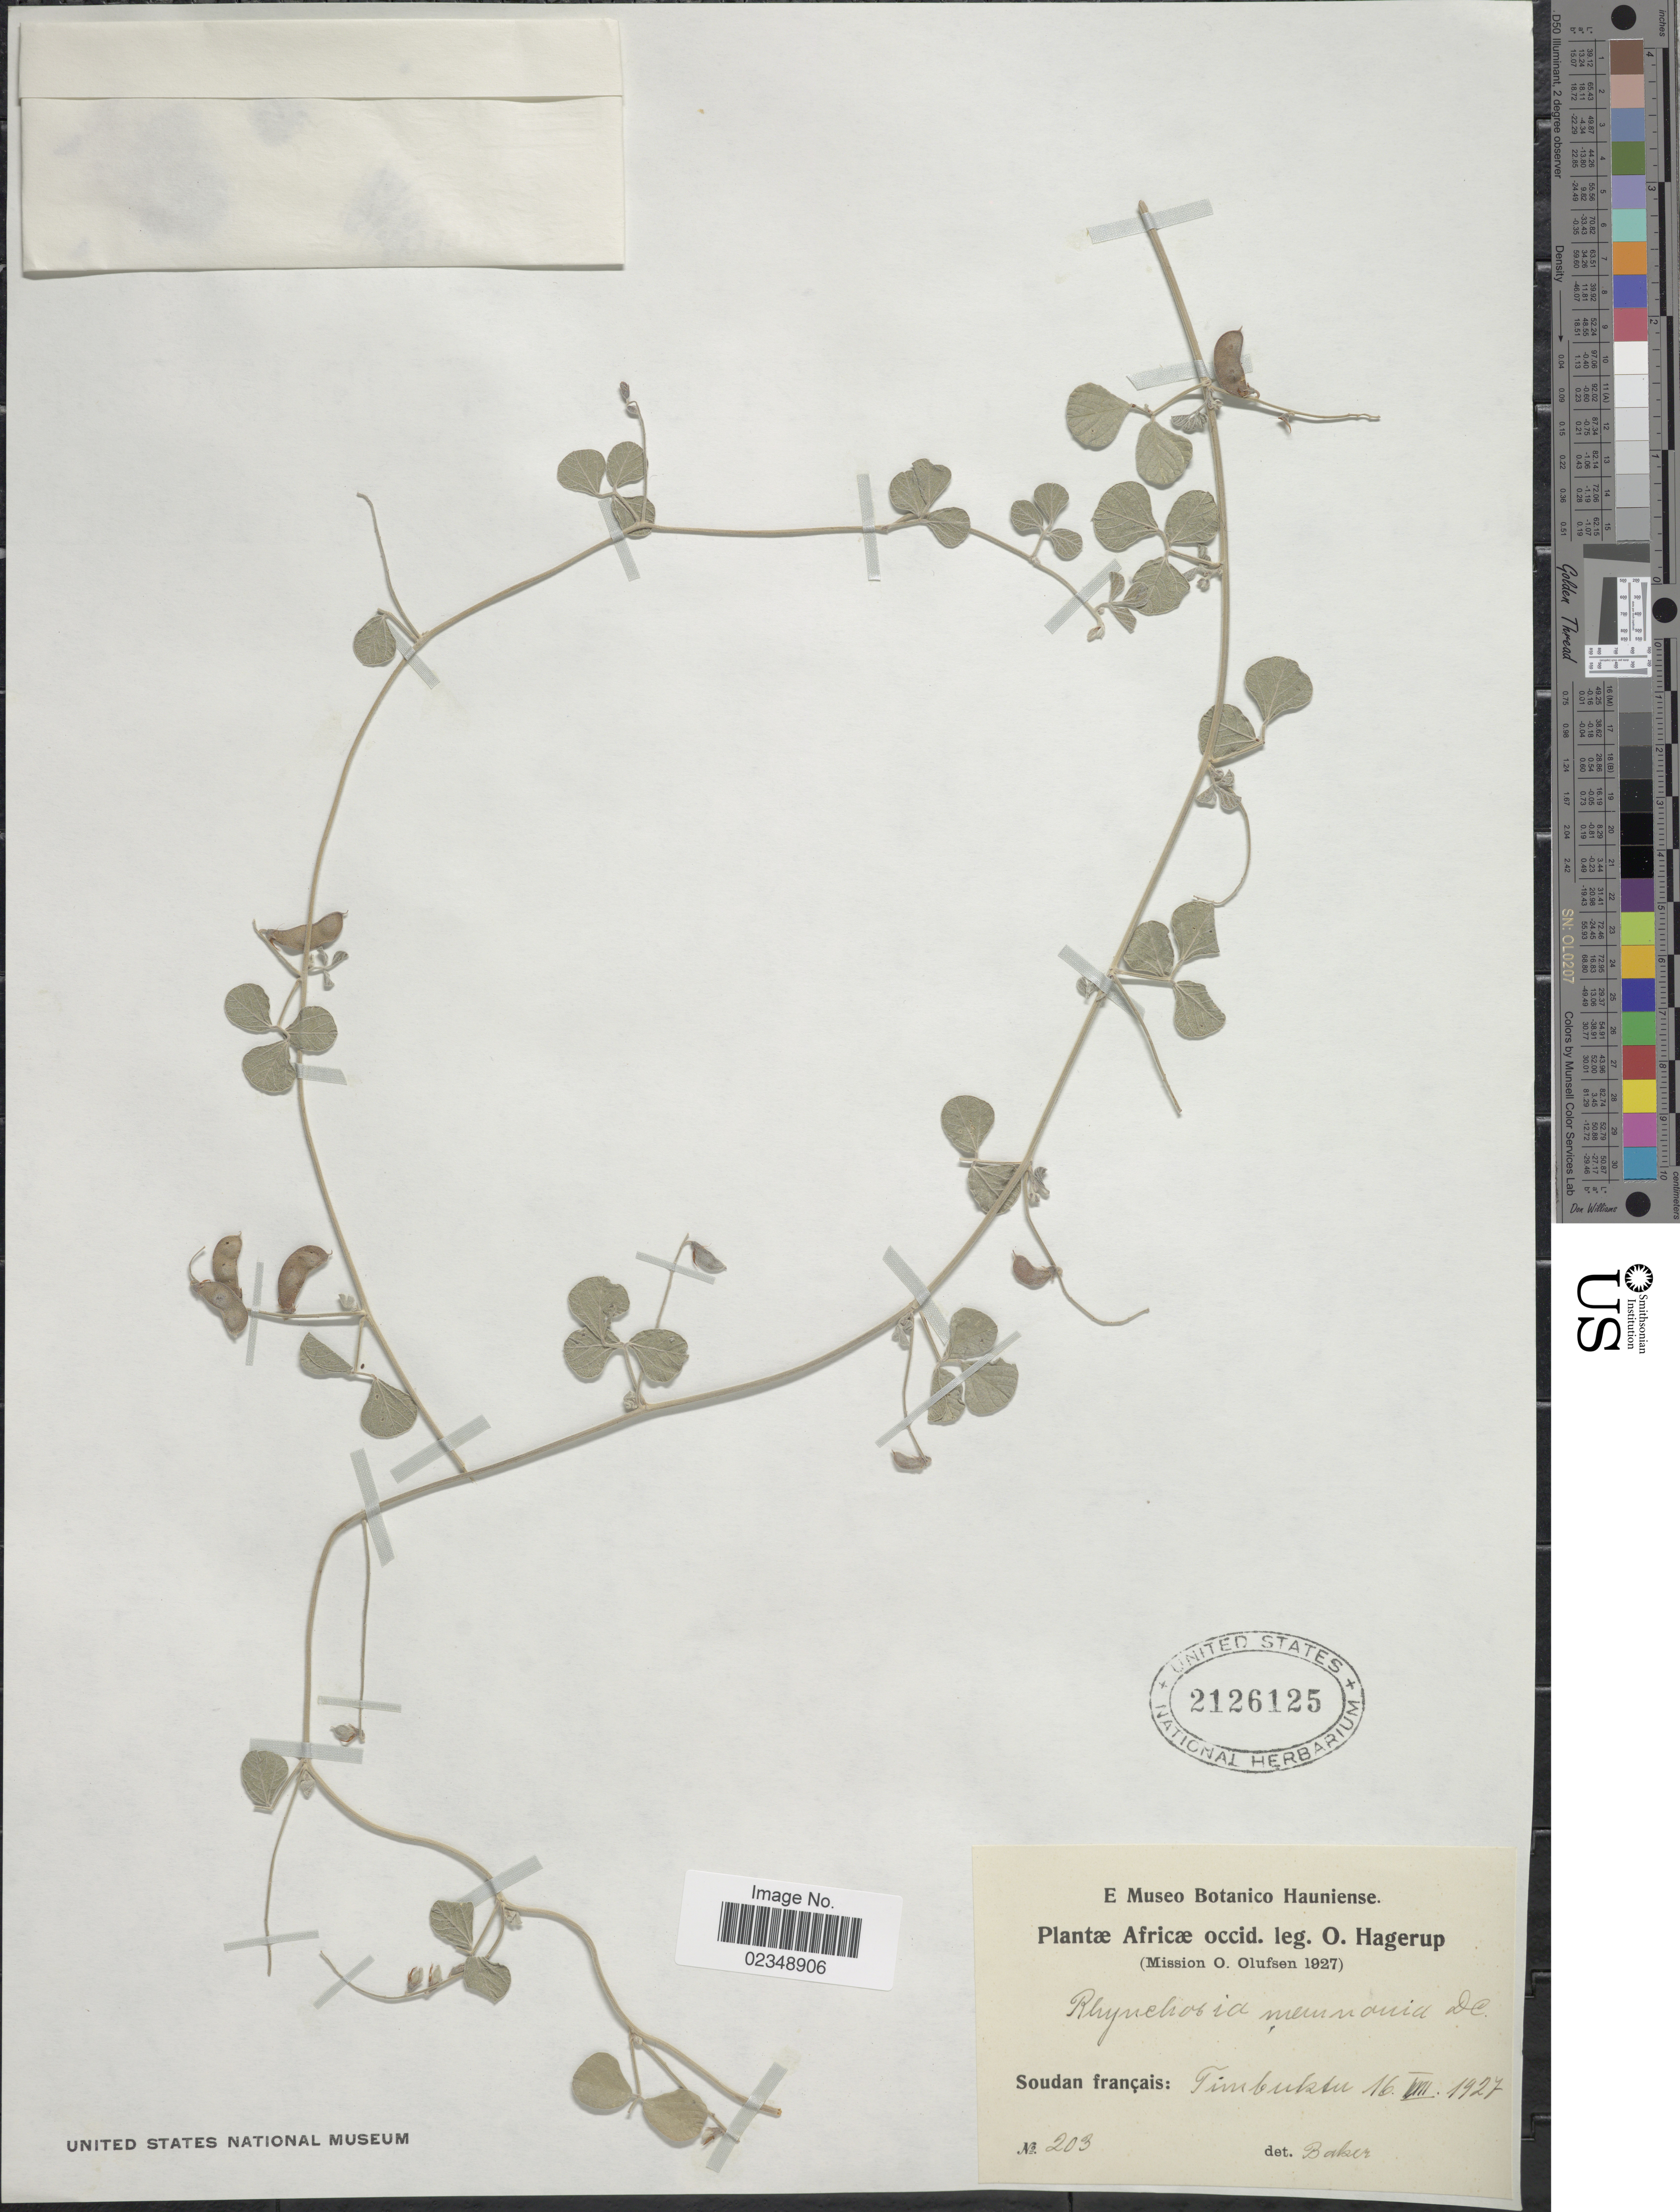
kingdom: Plantae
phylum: Tracheophyta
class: Magnoliopsida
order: Fabales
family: Fabaceae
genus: Rhynchosia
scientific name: Rhynchosia memnonia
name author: (Delile) DC.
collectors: O. Hagerup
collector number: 203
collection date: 1927-07-16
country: Mali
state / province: Tombouctou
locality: Soudan français: Timbuktu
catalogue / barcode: US 2126125